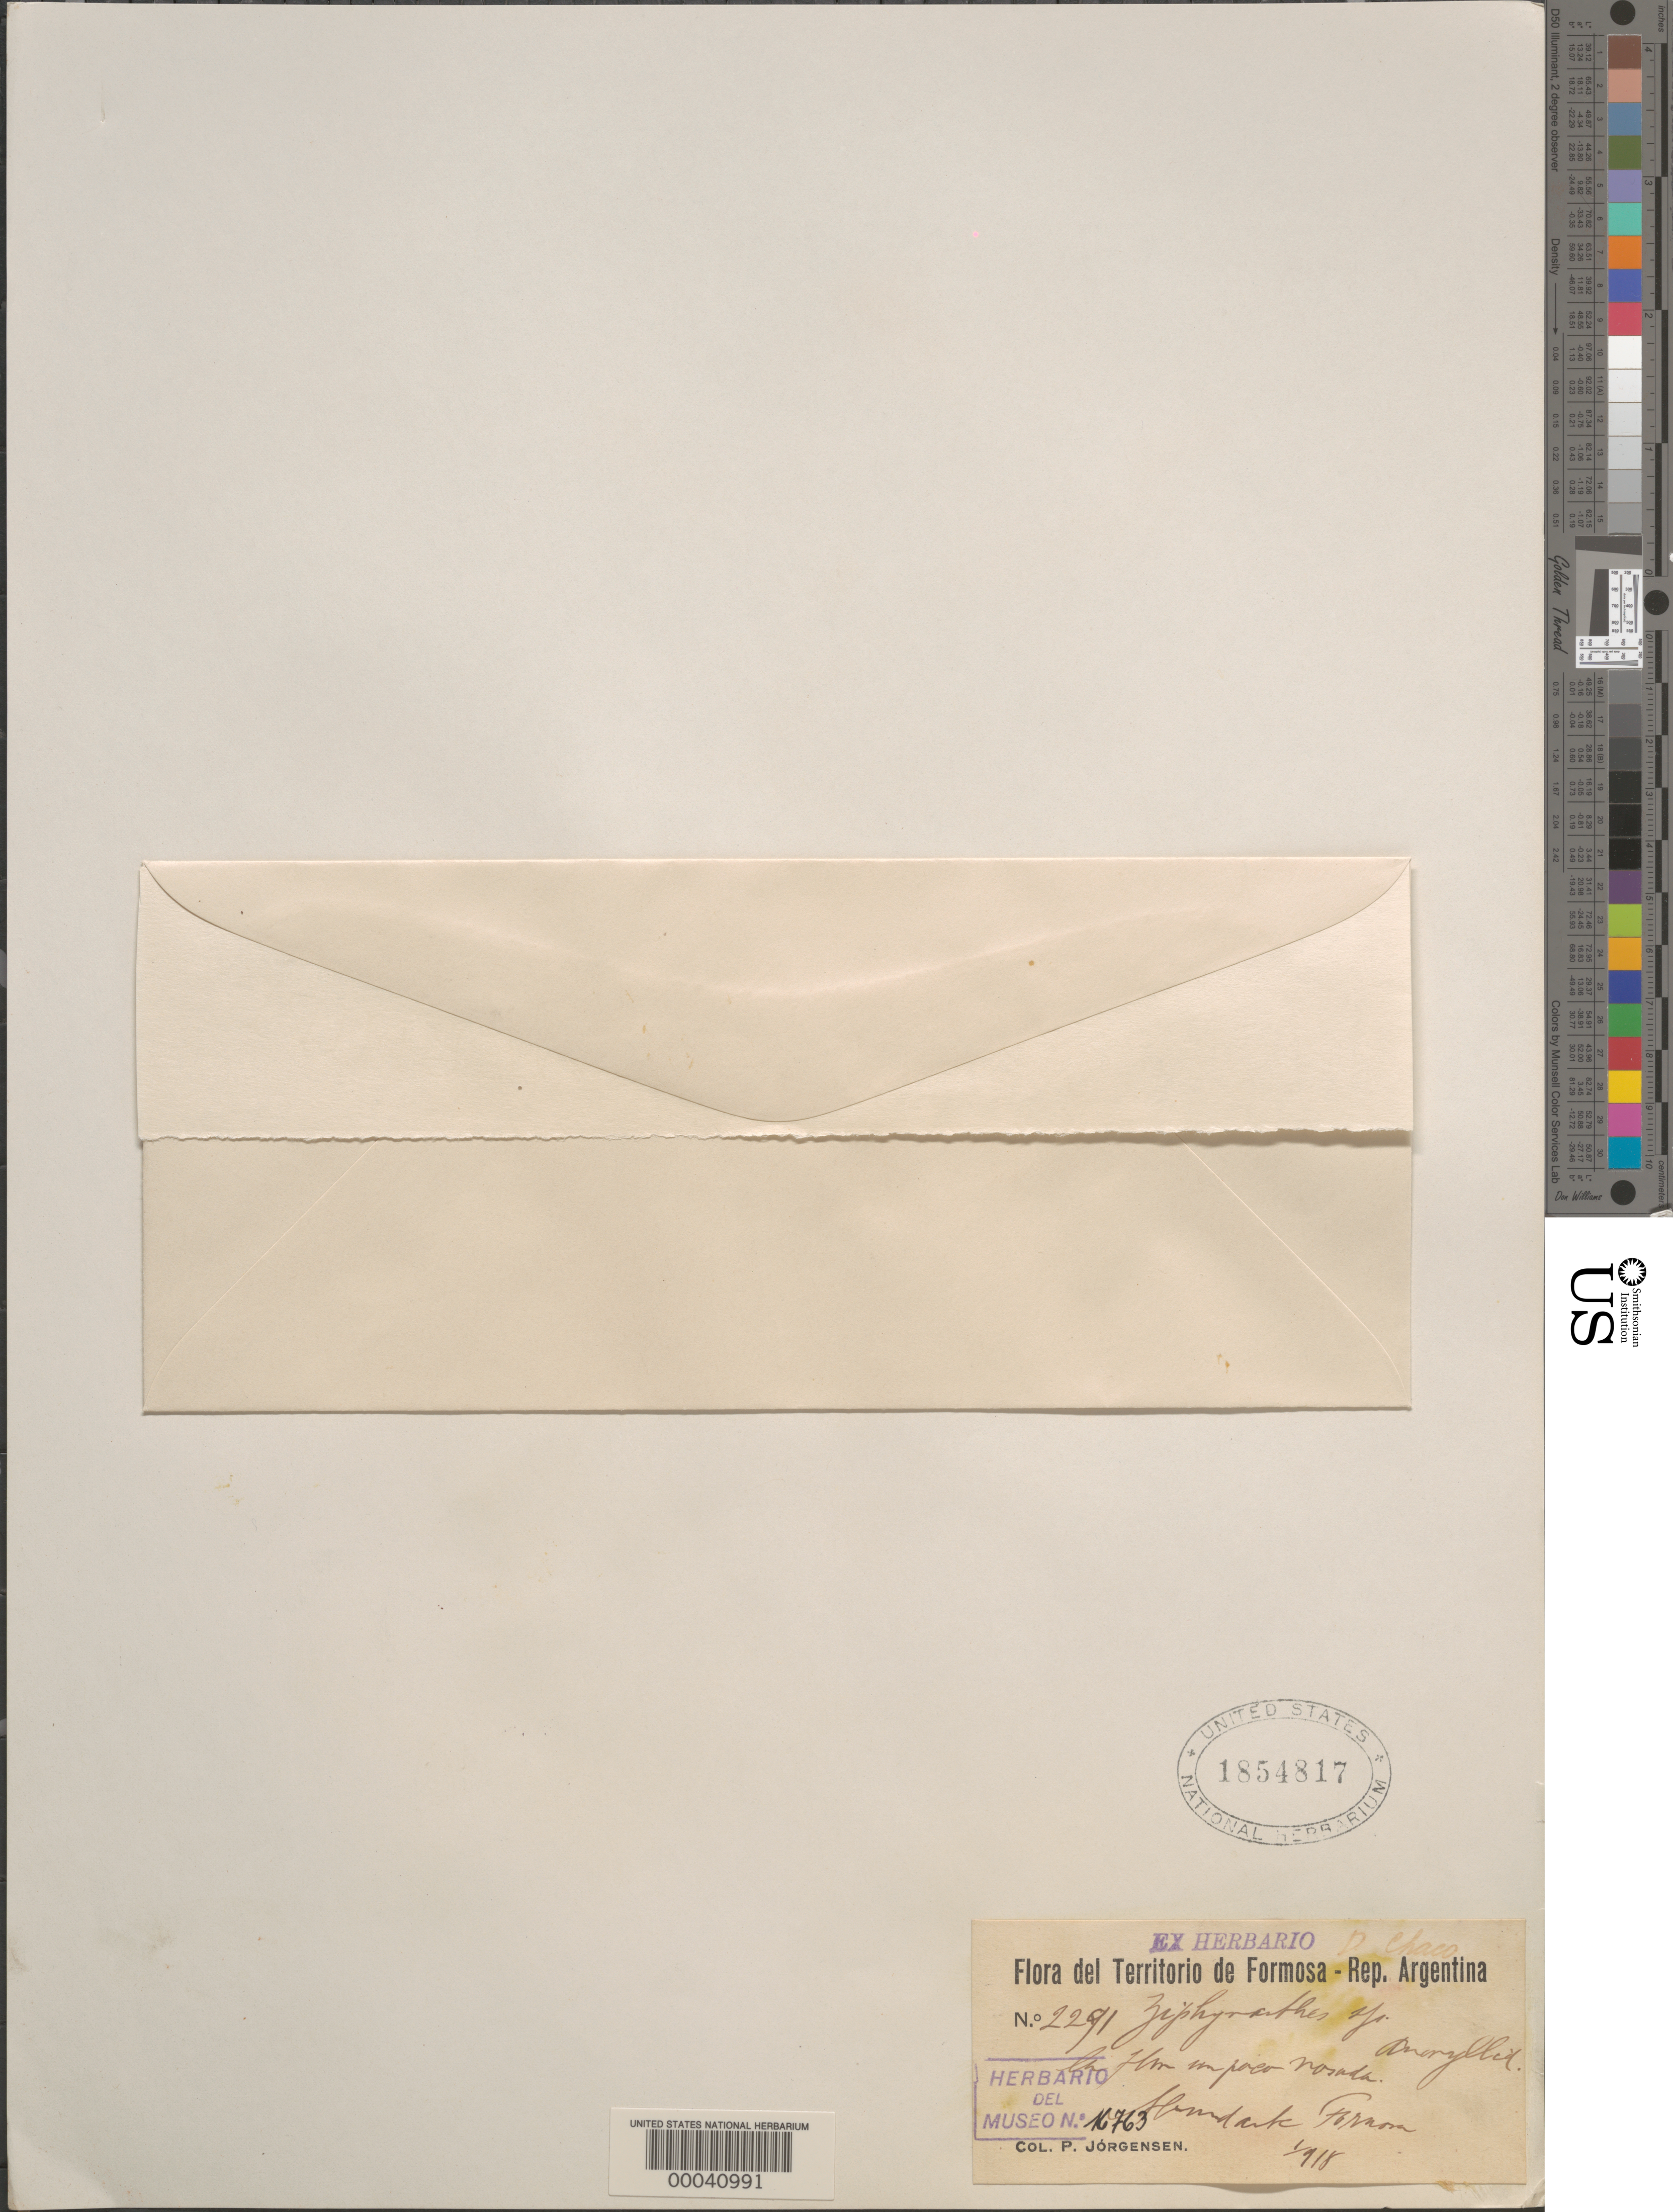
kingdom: Plantae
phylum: Tracheophyta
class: Liliopsida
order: Asparagales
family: Amaryllidaceae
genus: Zephyranthes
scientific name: Zephyranthes sp.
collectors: P. Jorgensen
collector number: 2291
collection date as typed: Jan 1918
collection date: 1918-01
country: Argentina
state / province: Formosa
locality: Chaco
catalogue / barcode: US 1854817